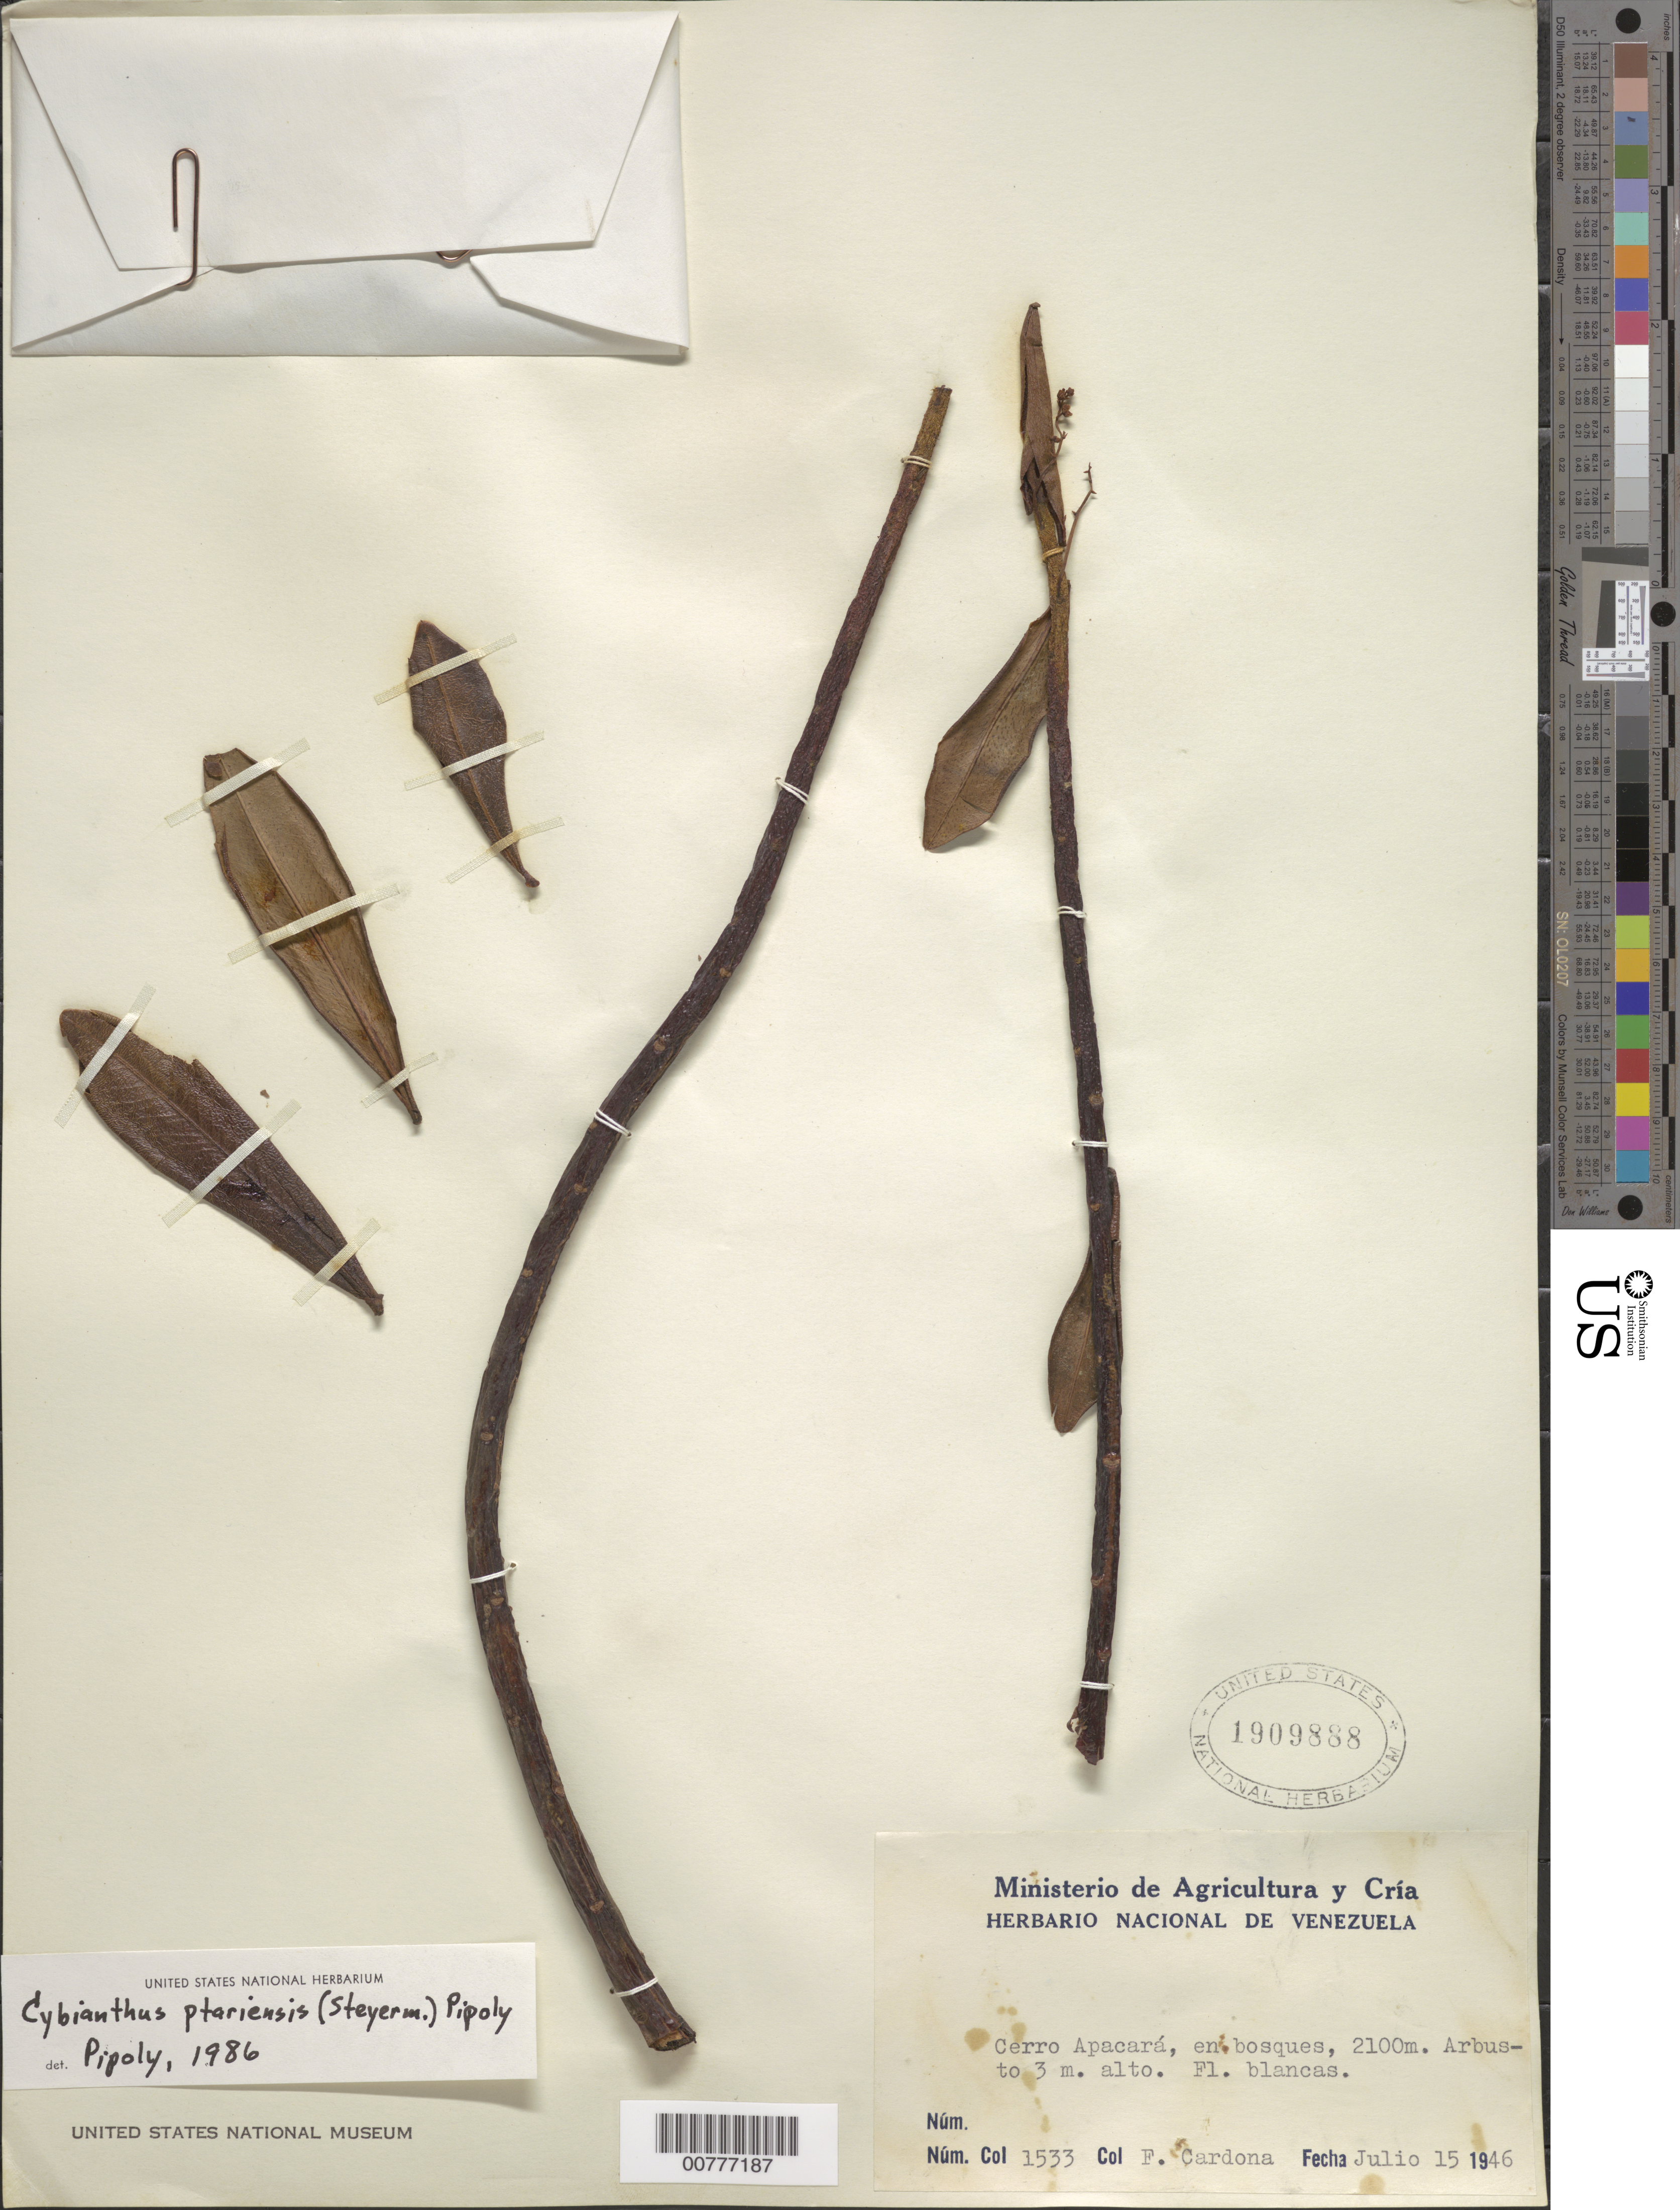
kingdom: Plantae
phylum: Tracheophyta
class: Magnoliopsida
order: Ericales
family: Primulaceae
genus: Cybianthus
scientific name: Cybianthus ptariensis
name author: (Steyerm.) Pipoly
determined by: Pipoly, J. J., III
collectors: F. Cardona Puig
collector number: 1533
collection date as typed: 15-Jul-46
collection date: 1946-07-15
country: Venezuela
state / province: Bolívar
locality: Río Caroní, Cerro Apacará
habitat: Bosques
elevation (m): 2100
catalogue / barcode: US 1909888